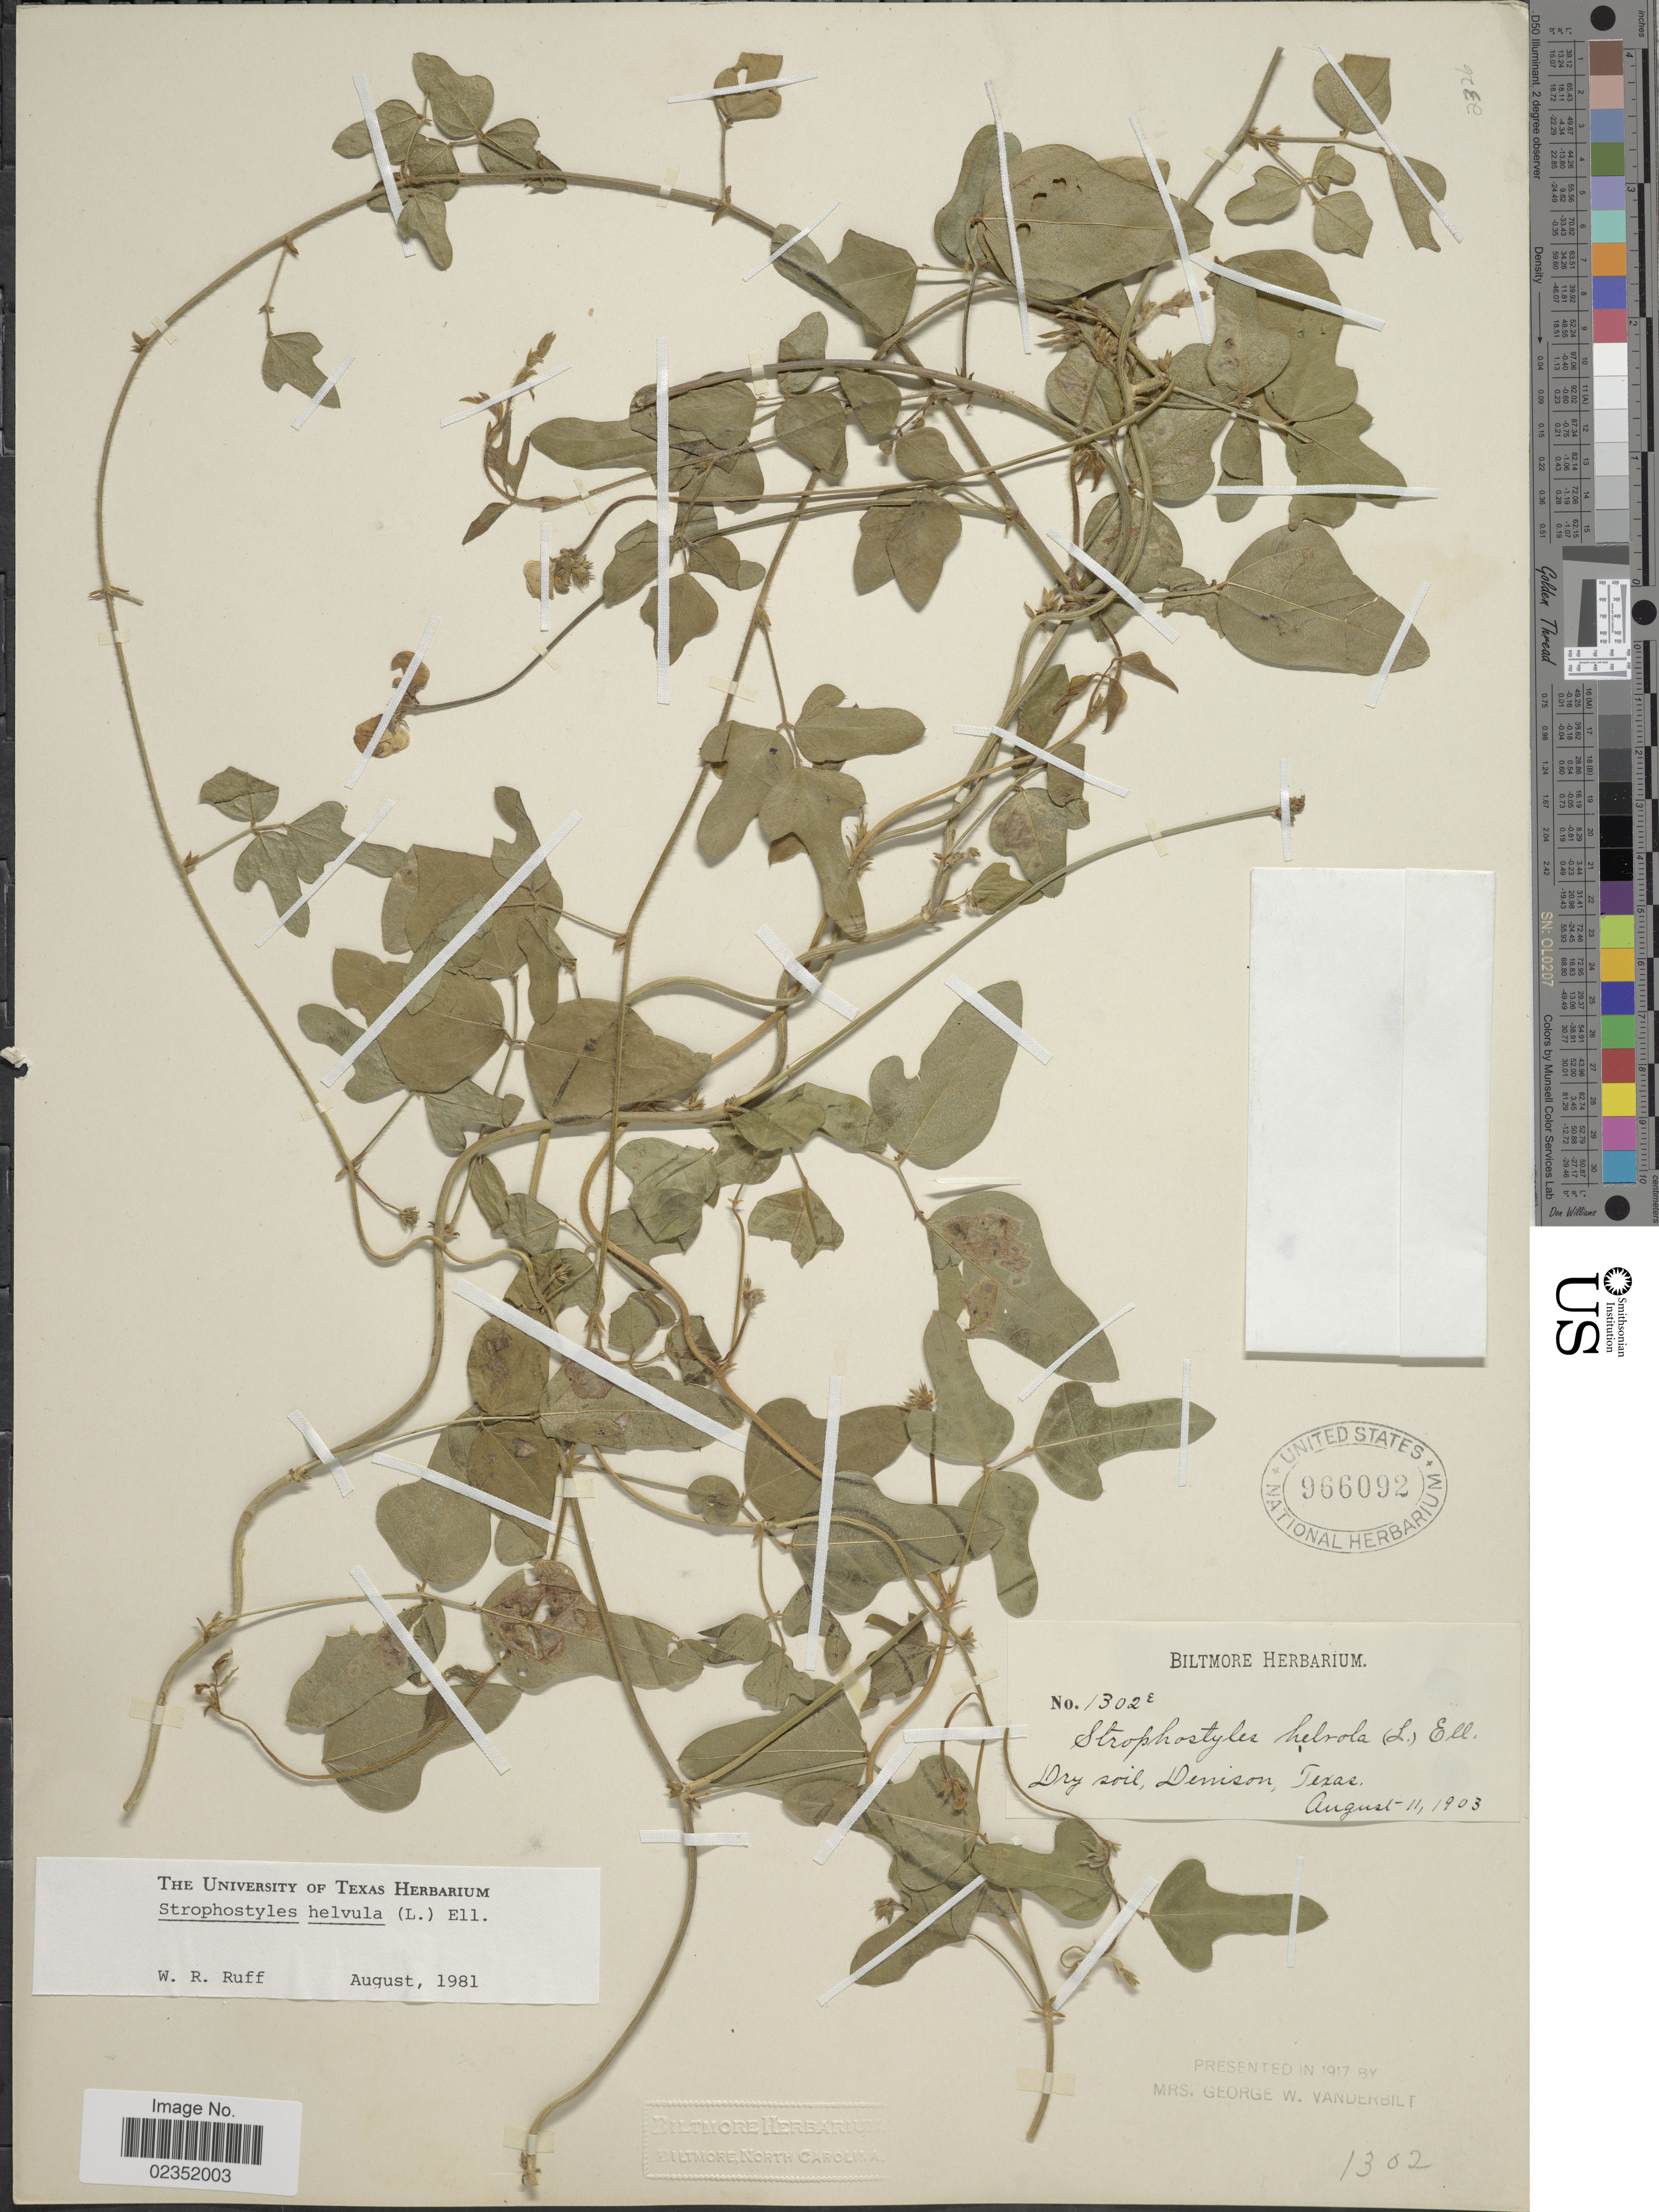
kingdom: Plantae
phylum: Tracheophyta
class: Magnoliopsida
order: Fabales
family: Fabaceae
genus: Strophostyles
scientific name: Strophostyles helvola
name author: (L.) Elliott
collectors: ex herb. Biltmore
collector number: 1302e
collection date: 1903-08-11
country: United States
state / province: Texas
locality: Denison.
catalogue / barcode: US 966092